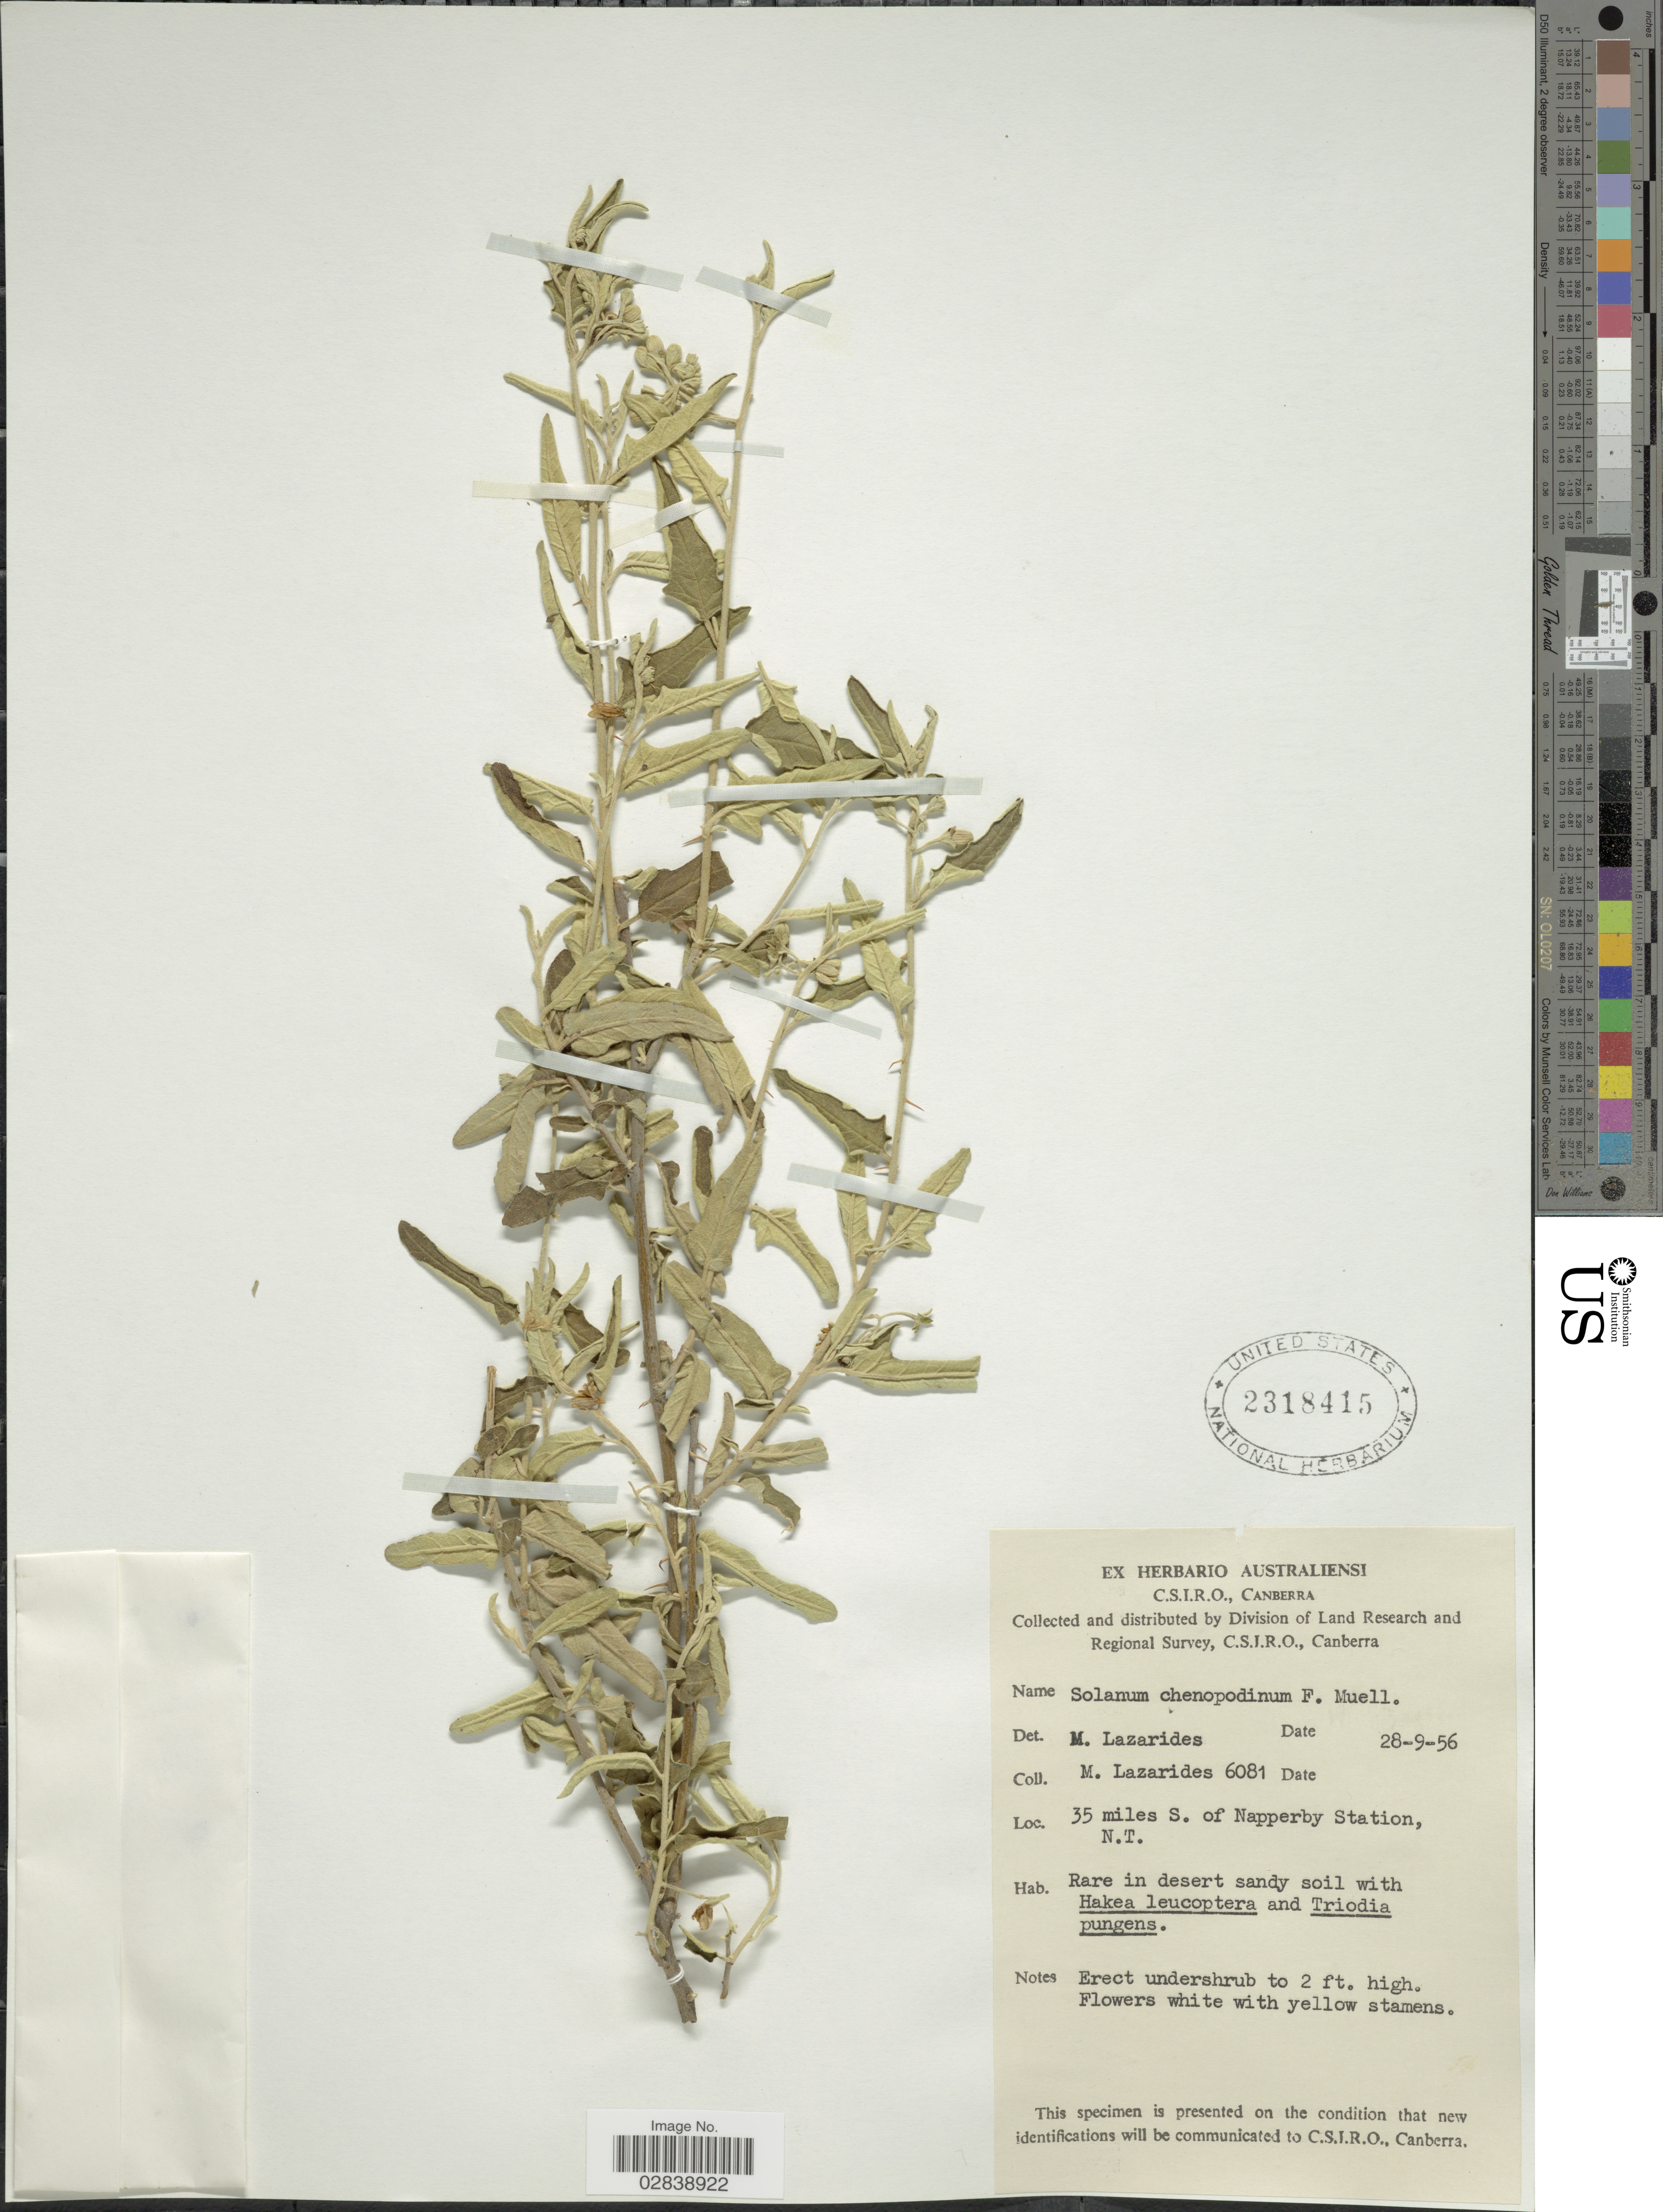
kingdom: Plantae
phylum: Tracheophyta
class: Magnoliopsida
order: Solanales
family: Solanaceae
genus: Solanum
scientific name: Solanum chenopodinum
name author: F. Muell.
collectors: M. Lazarides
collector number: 6081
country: Australia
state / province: Northern Territory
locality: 35 miles S. of Napperby Station, N.T.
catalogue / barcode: US 2318415